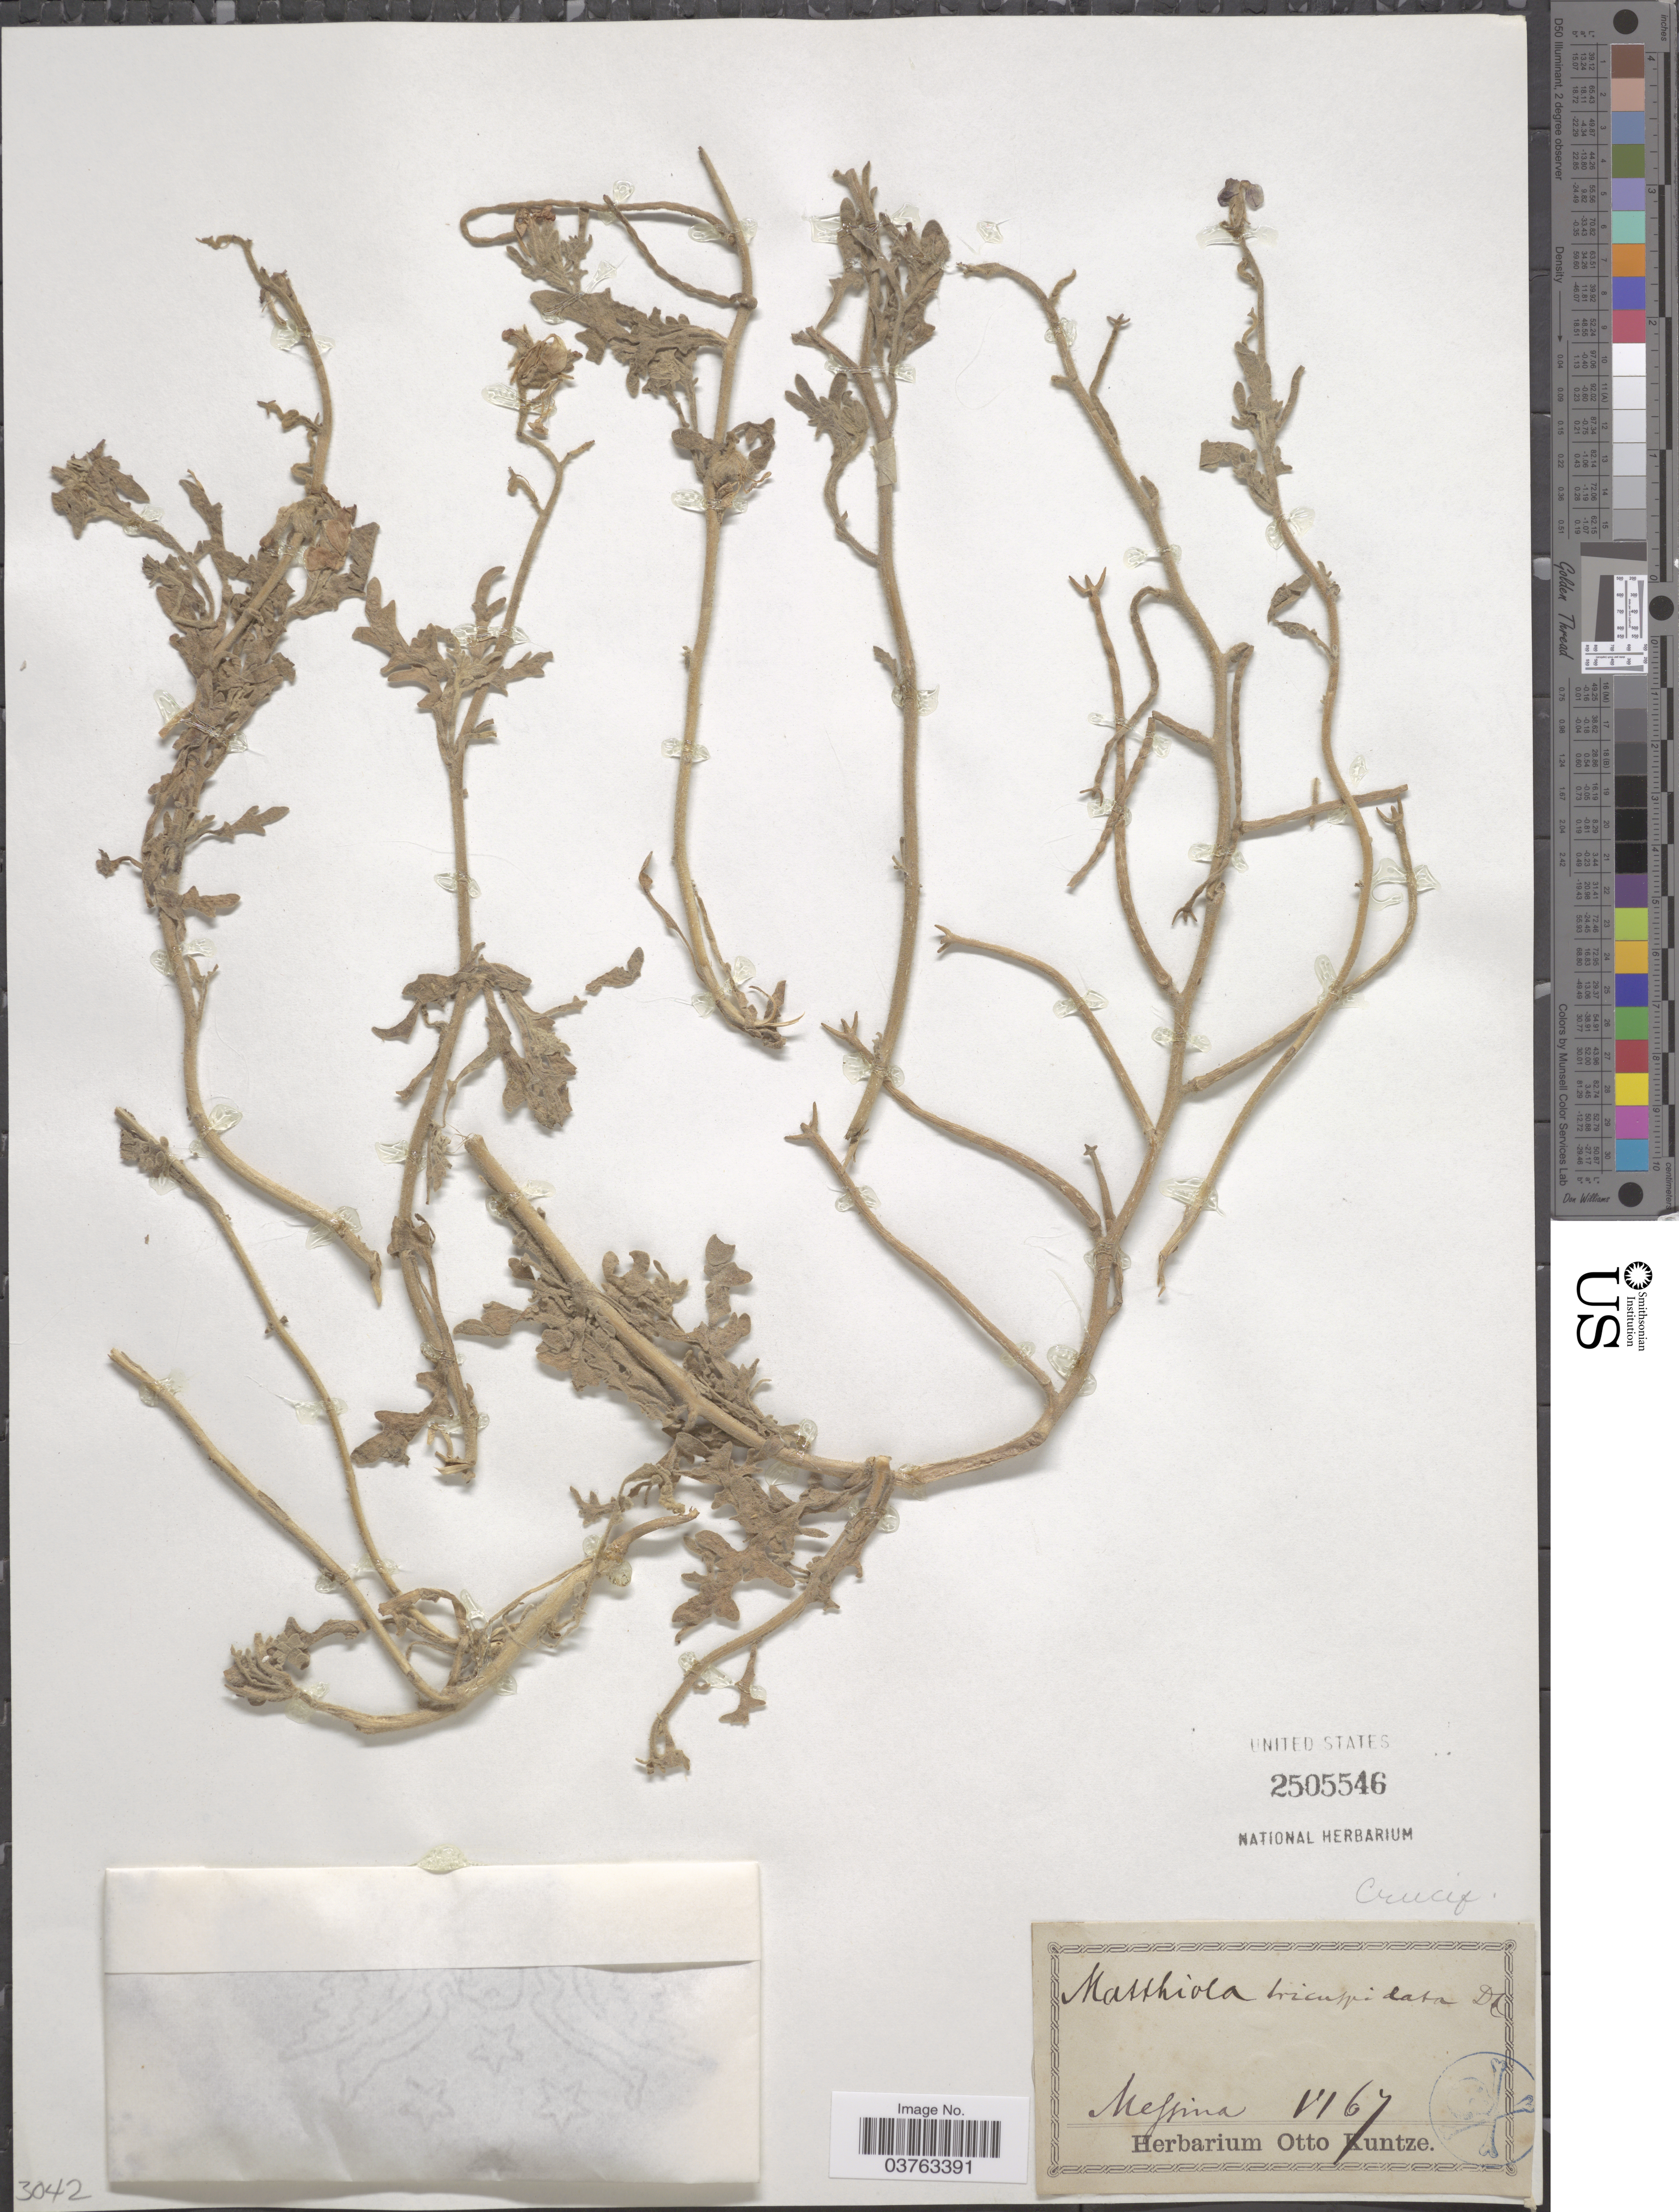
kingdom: Plantae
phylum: Tracheophyta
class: Magnoliopsida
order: Brassicales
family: Brassicaceae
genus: Matthiola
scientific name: Matthiola tricuspidata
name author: (L.) W.T. Aiton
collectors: ex herb. Otto Kuntze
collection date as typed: Transcribed d/m/y: /6/67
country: Italy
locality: Messina.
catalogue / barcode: US 2505546